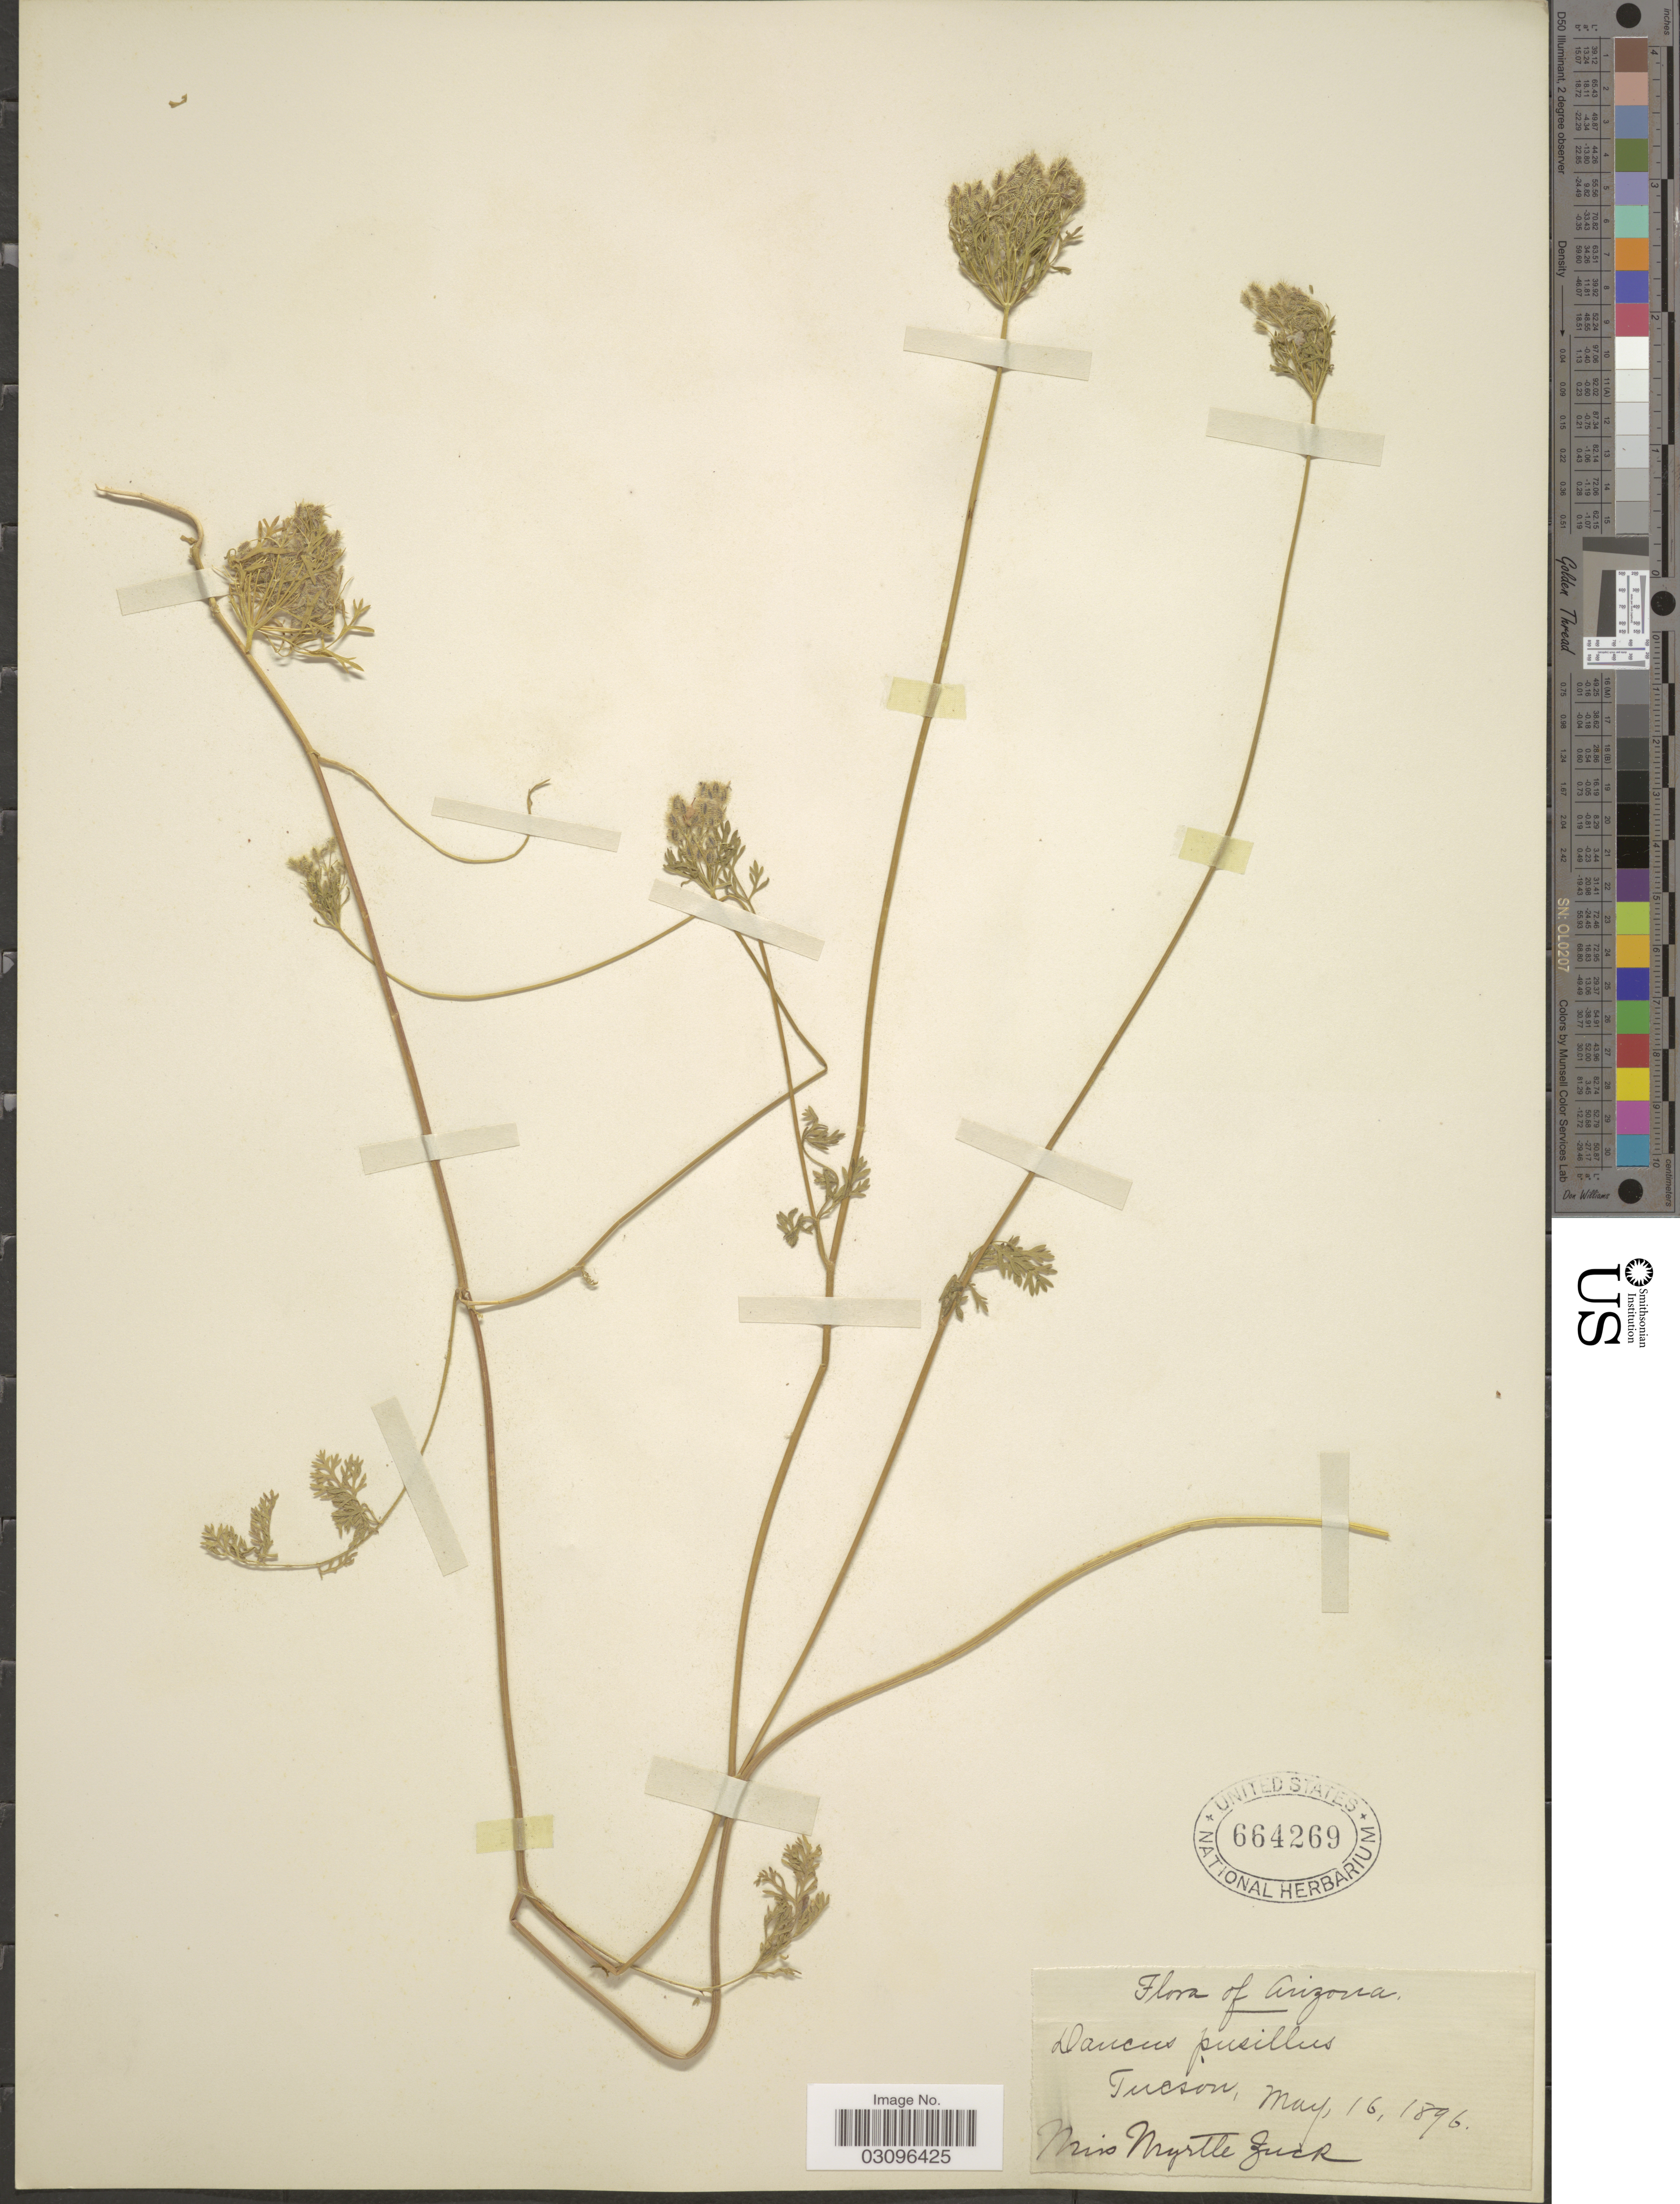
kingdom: Plantae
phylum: Tracheophyta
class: Magnoliopsida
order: Apiales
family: Apiaceae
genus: Daucus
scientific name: Daucus pusillus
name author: Michx.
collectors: M. Zuck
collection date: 1896-05-16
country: United States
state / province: Arizona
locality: Tucson.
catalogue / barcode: US 664269